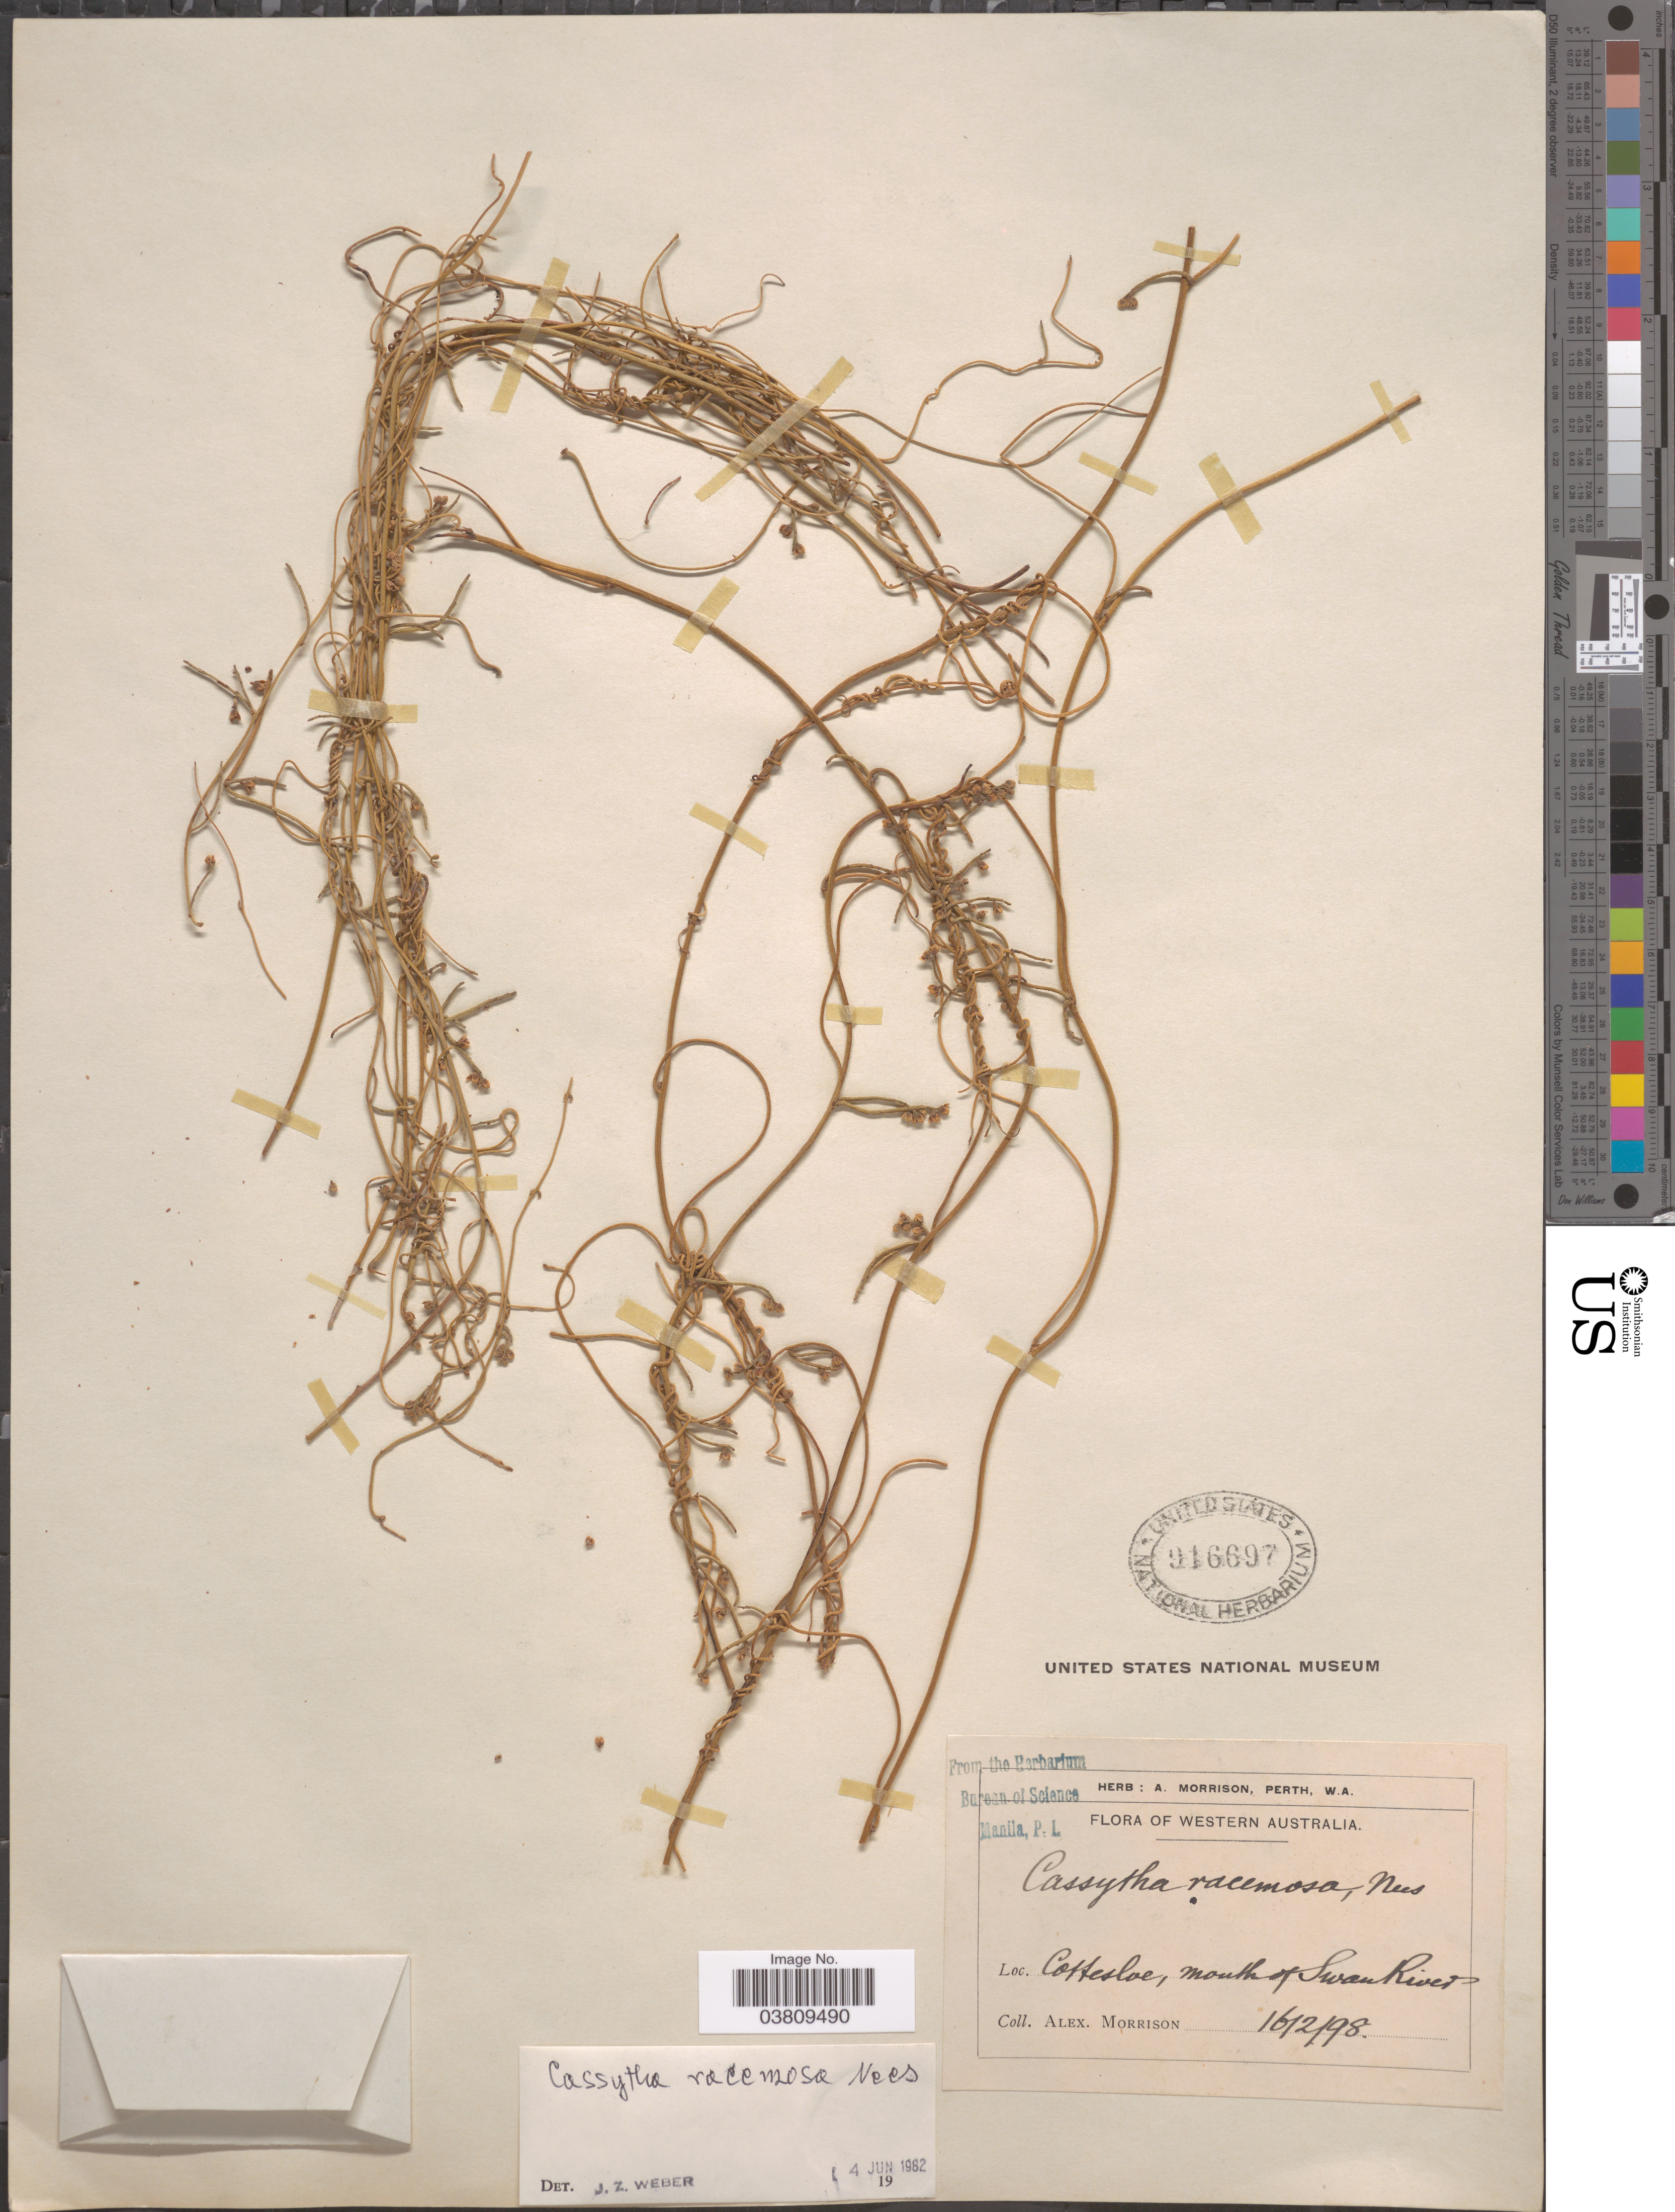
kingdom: Plantae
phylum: Tracheophyta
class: Magnoliopsida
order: Laurales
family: Lauraceae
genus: Cassytha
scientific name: Cassytha racemosa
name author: Nees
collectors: A. Morrison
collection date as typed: Transcribed d/m/y: 16/2/98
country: Australia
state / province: Western Australia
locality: Cottesloe, mouth of Swan River.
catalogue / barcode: US 916697